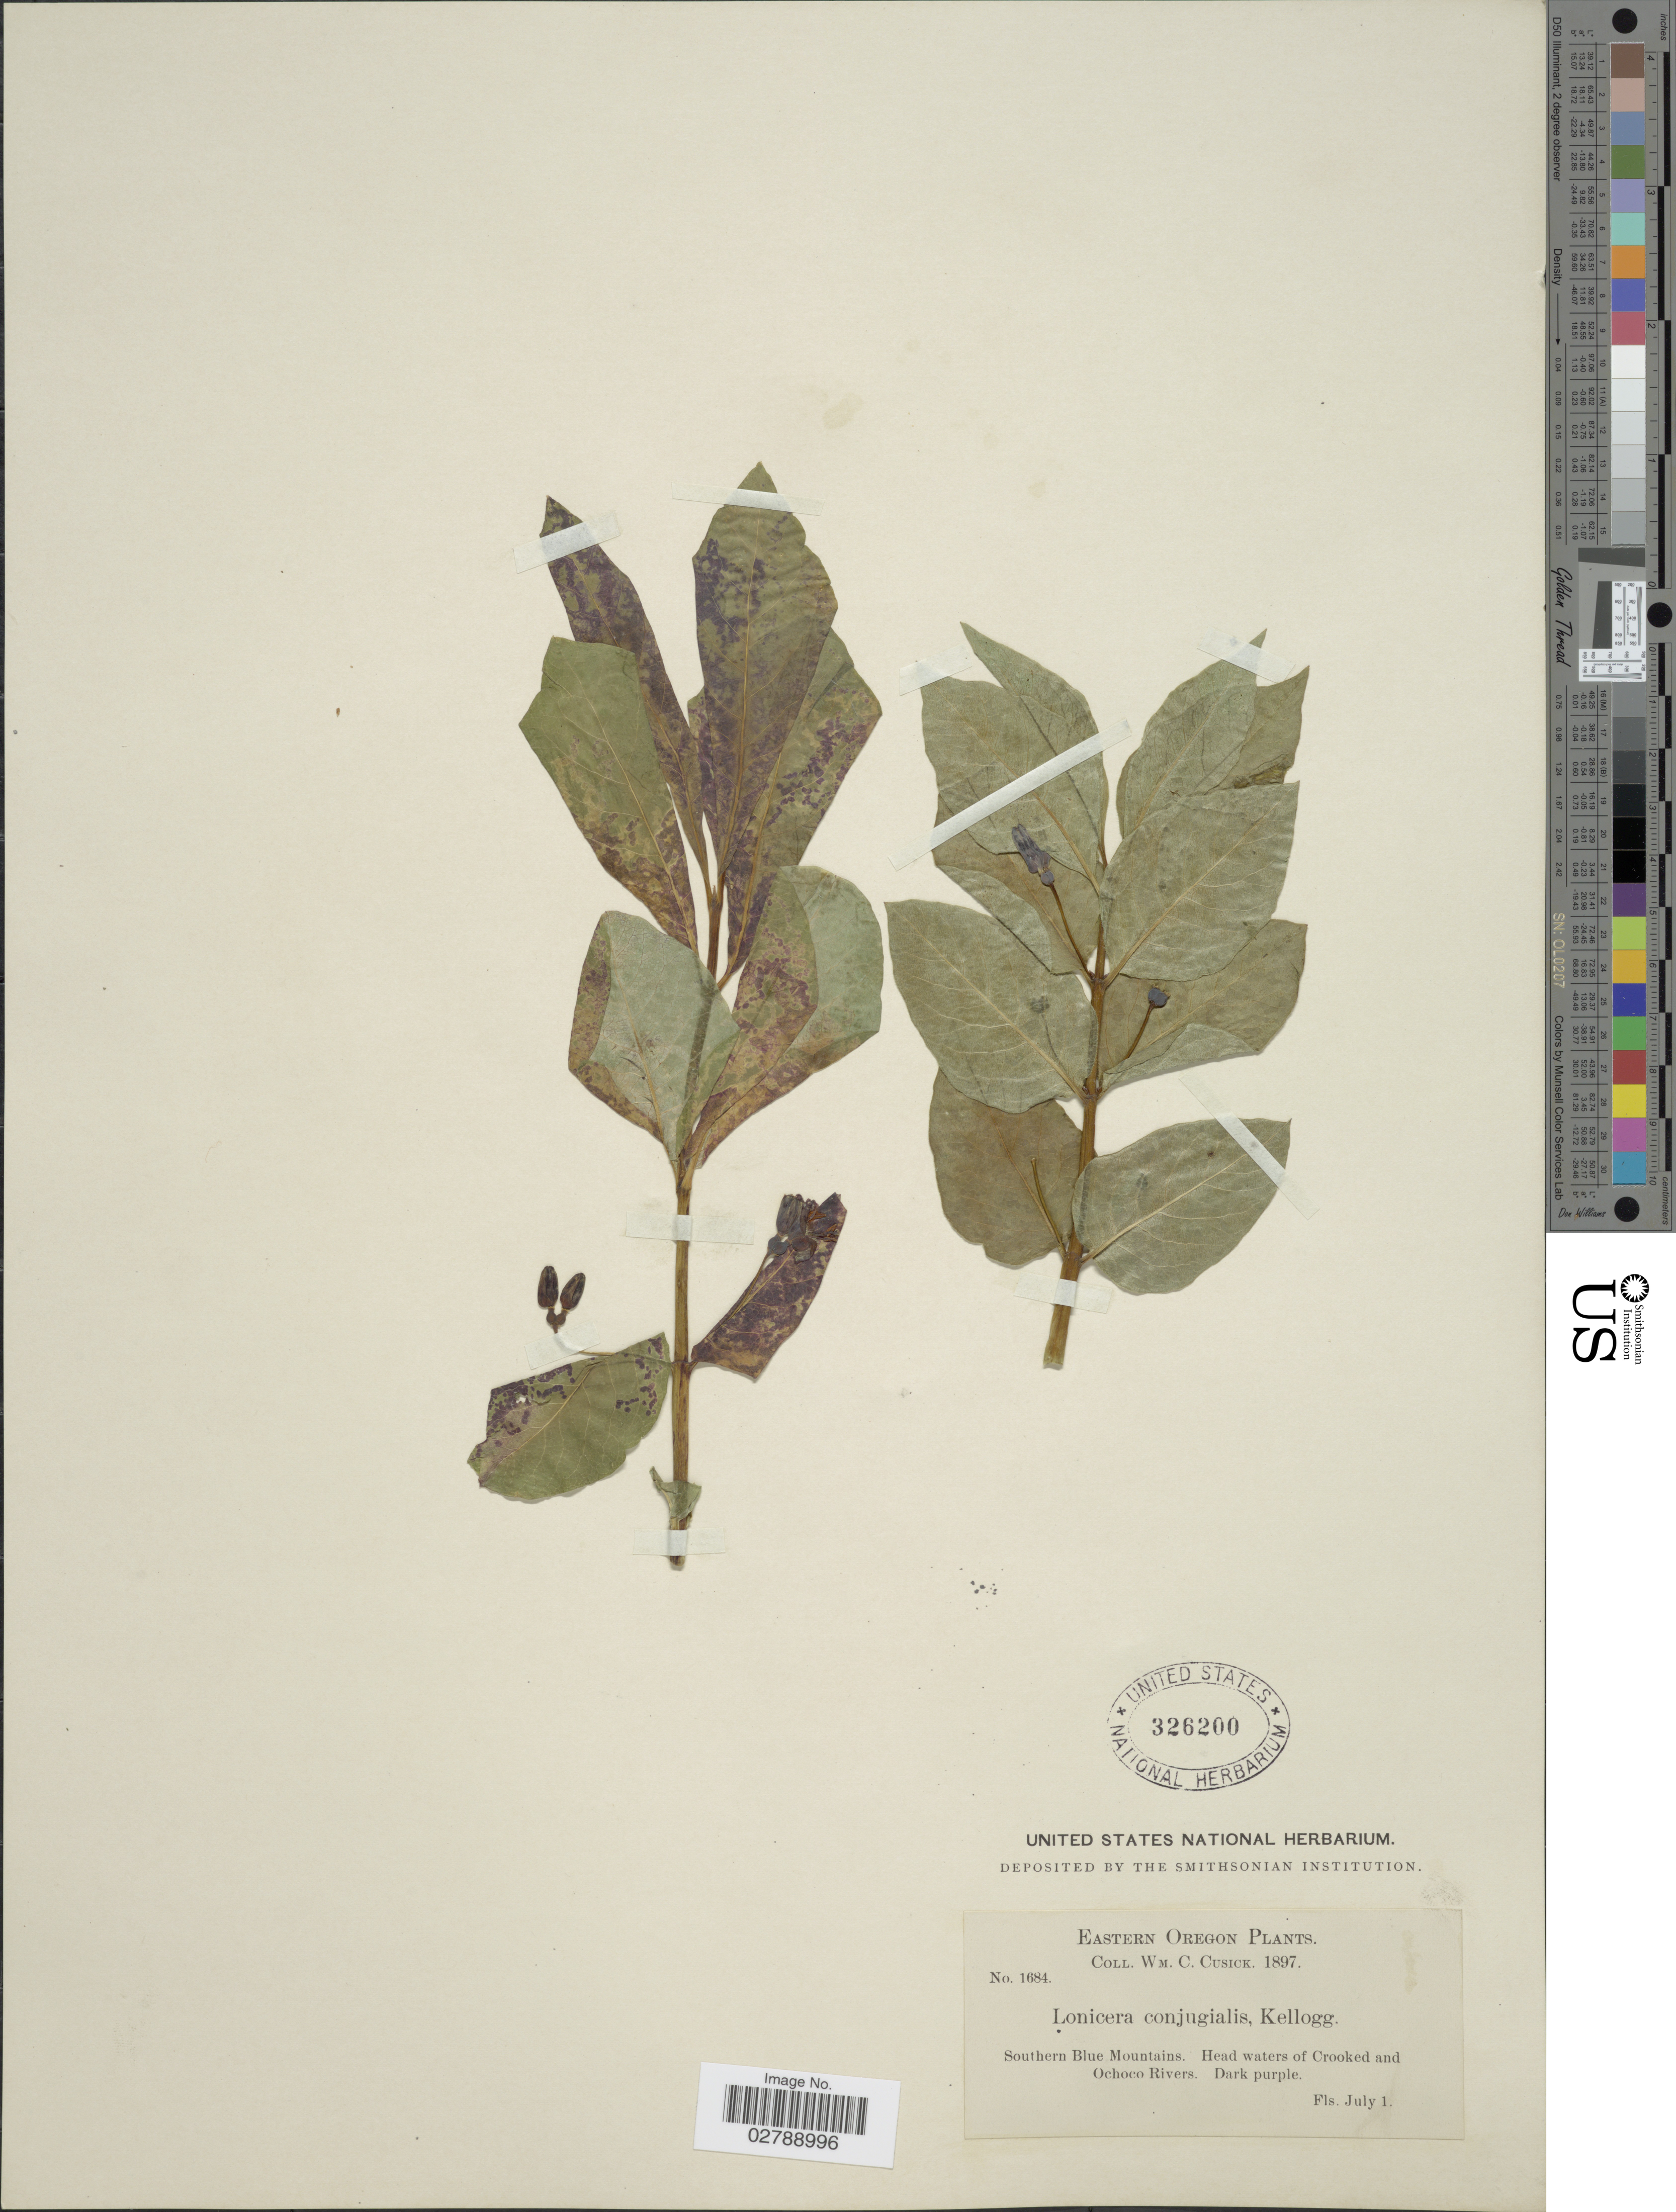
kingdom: Plantae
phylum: Tracheophyta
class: Magnoliopsida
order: Dipsacales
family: Caprifoliaceae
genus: Lonicera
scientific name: Lonicera conjugialis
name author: Kellogg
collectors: W. C. Cusick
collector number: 1684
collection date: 1897-07-01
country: United States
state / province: Oregon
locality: Eastern Oregon. Southern Blue Mountains. Head waters of Crooked and Ochoco Rivers.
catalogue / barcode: US 326200